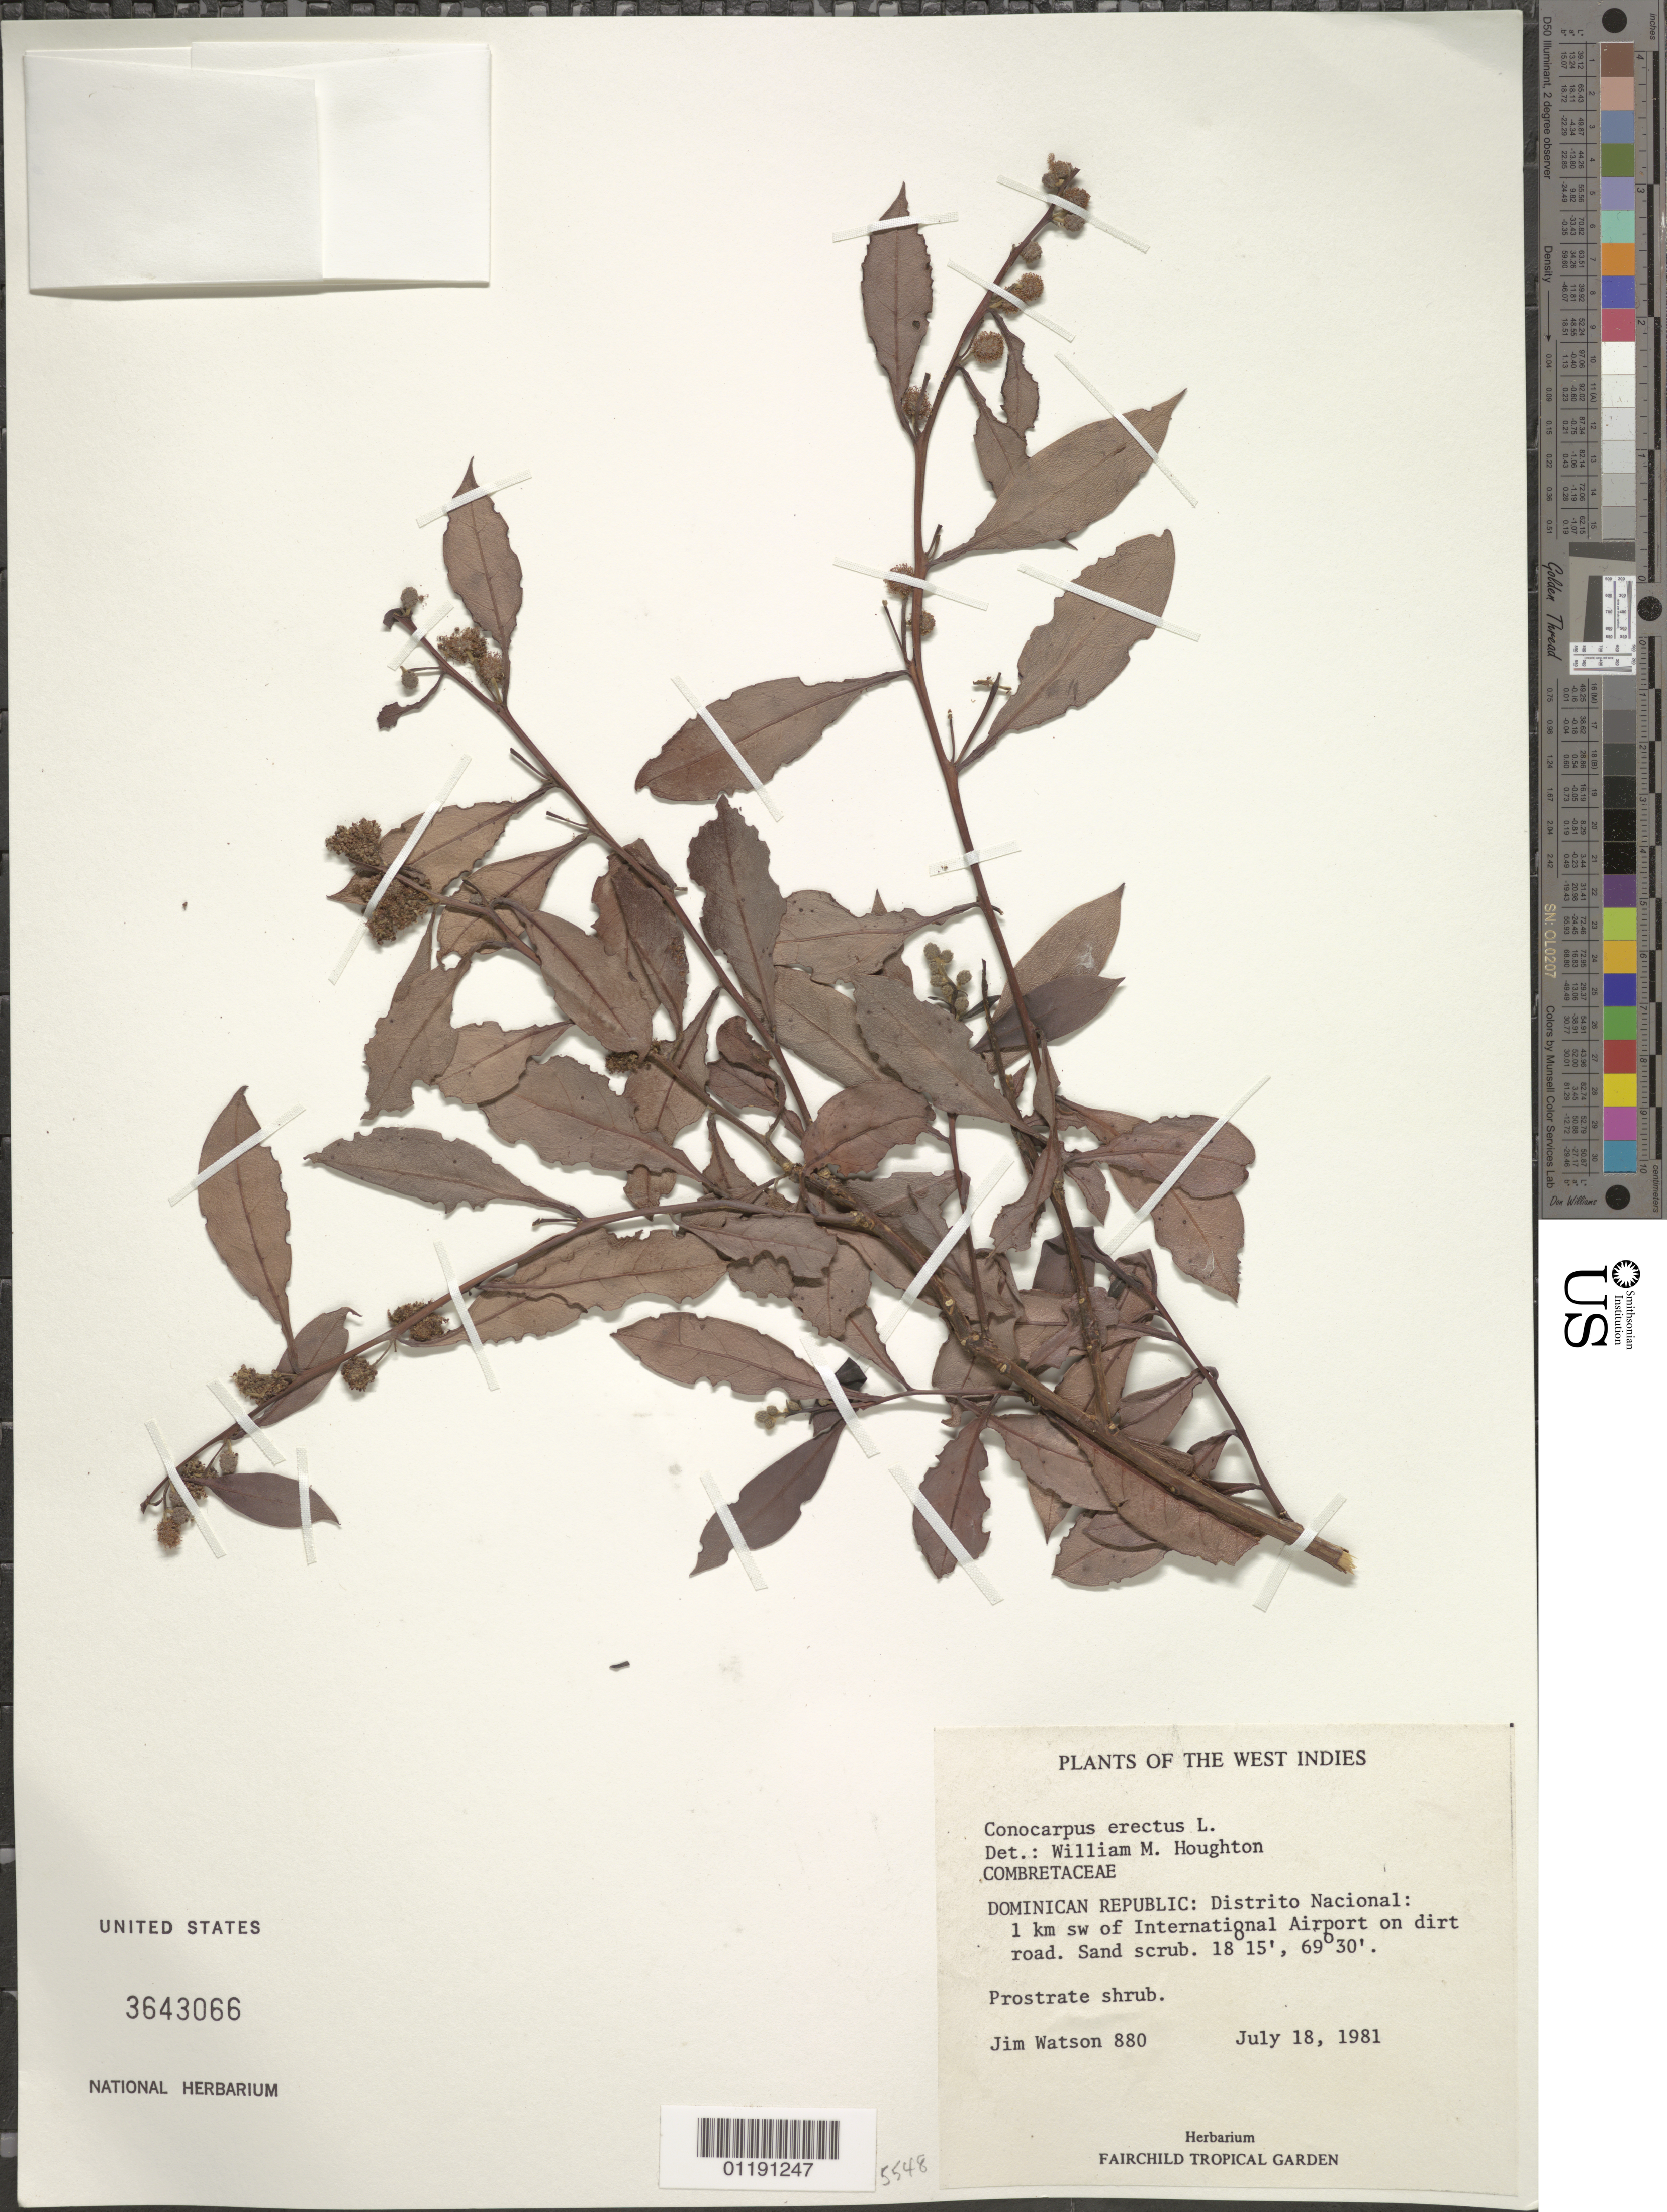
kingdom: Plantae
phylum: Tracheophyta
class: Magnoliopsida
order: Myrtales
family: Combretaceae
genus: Conocarpus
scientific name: Conocarpus erectus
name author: L.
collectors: J. Watson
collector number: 880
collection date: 1981-07-18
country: Dominican Republic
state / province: Distrito Nacional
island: Hispaniola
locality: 1 km SW of International Airport on dirt road.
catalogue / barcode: US 3643066